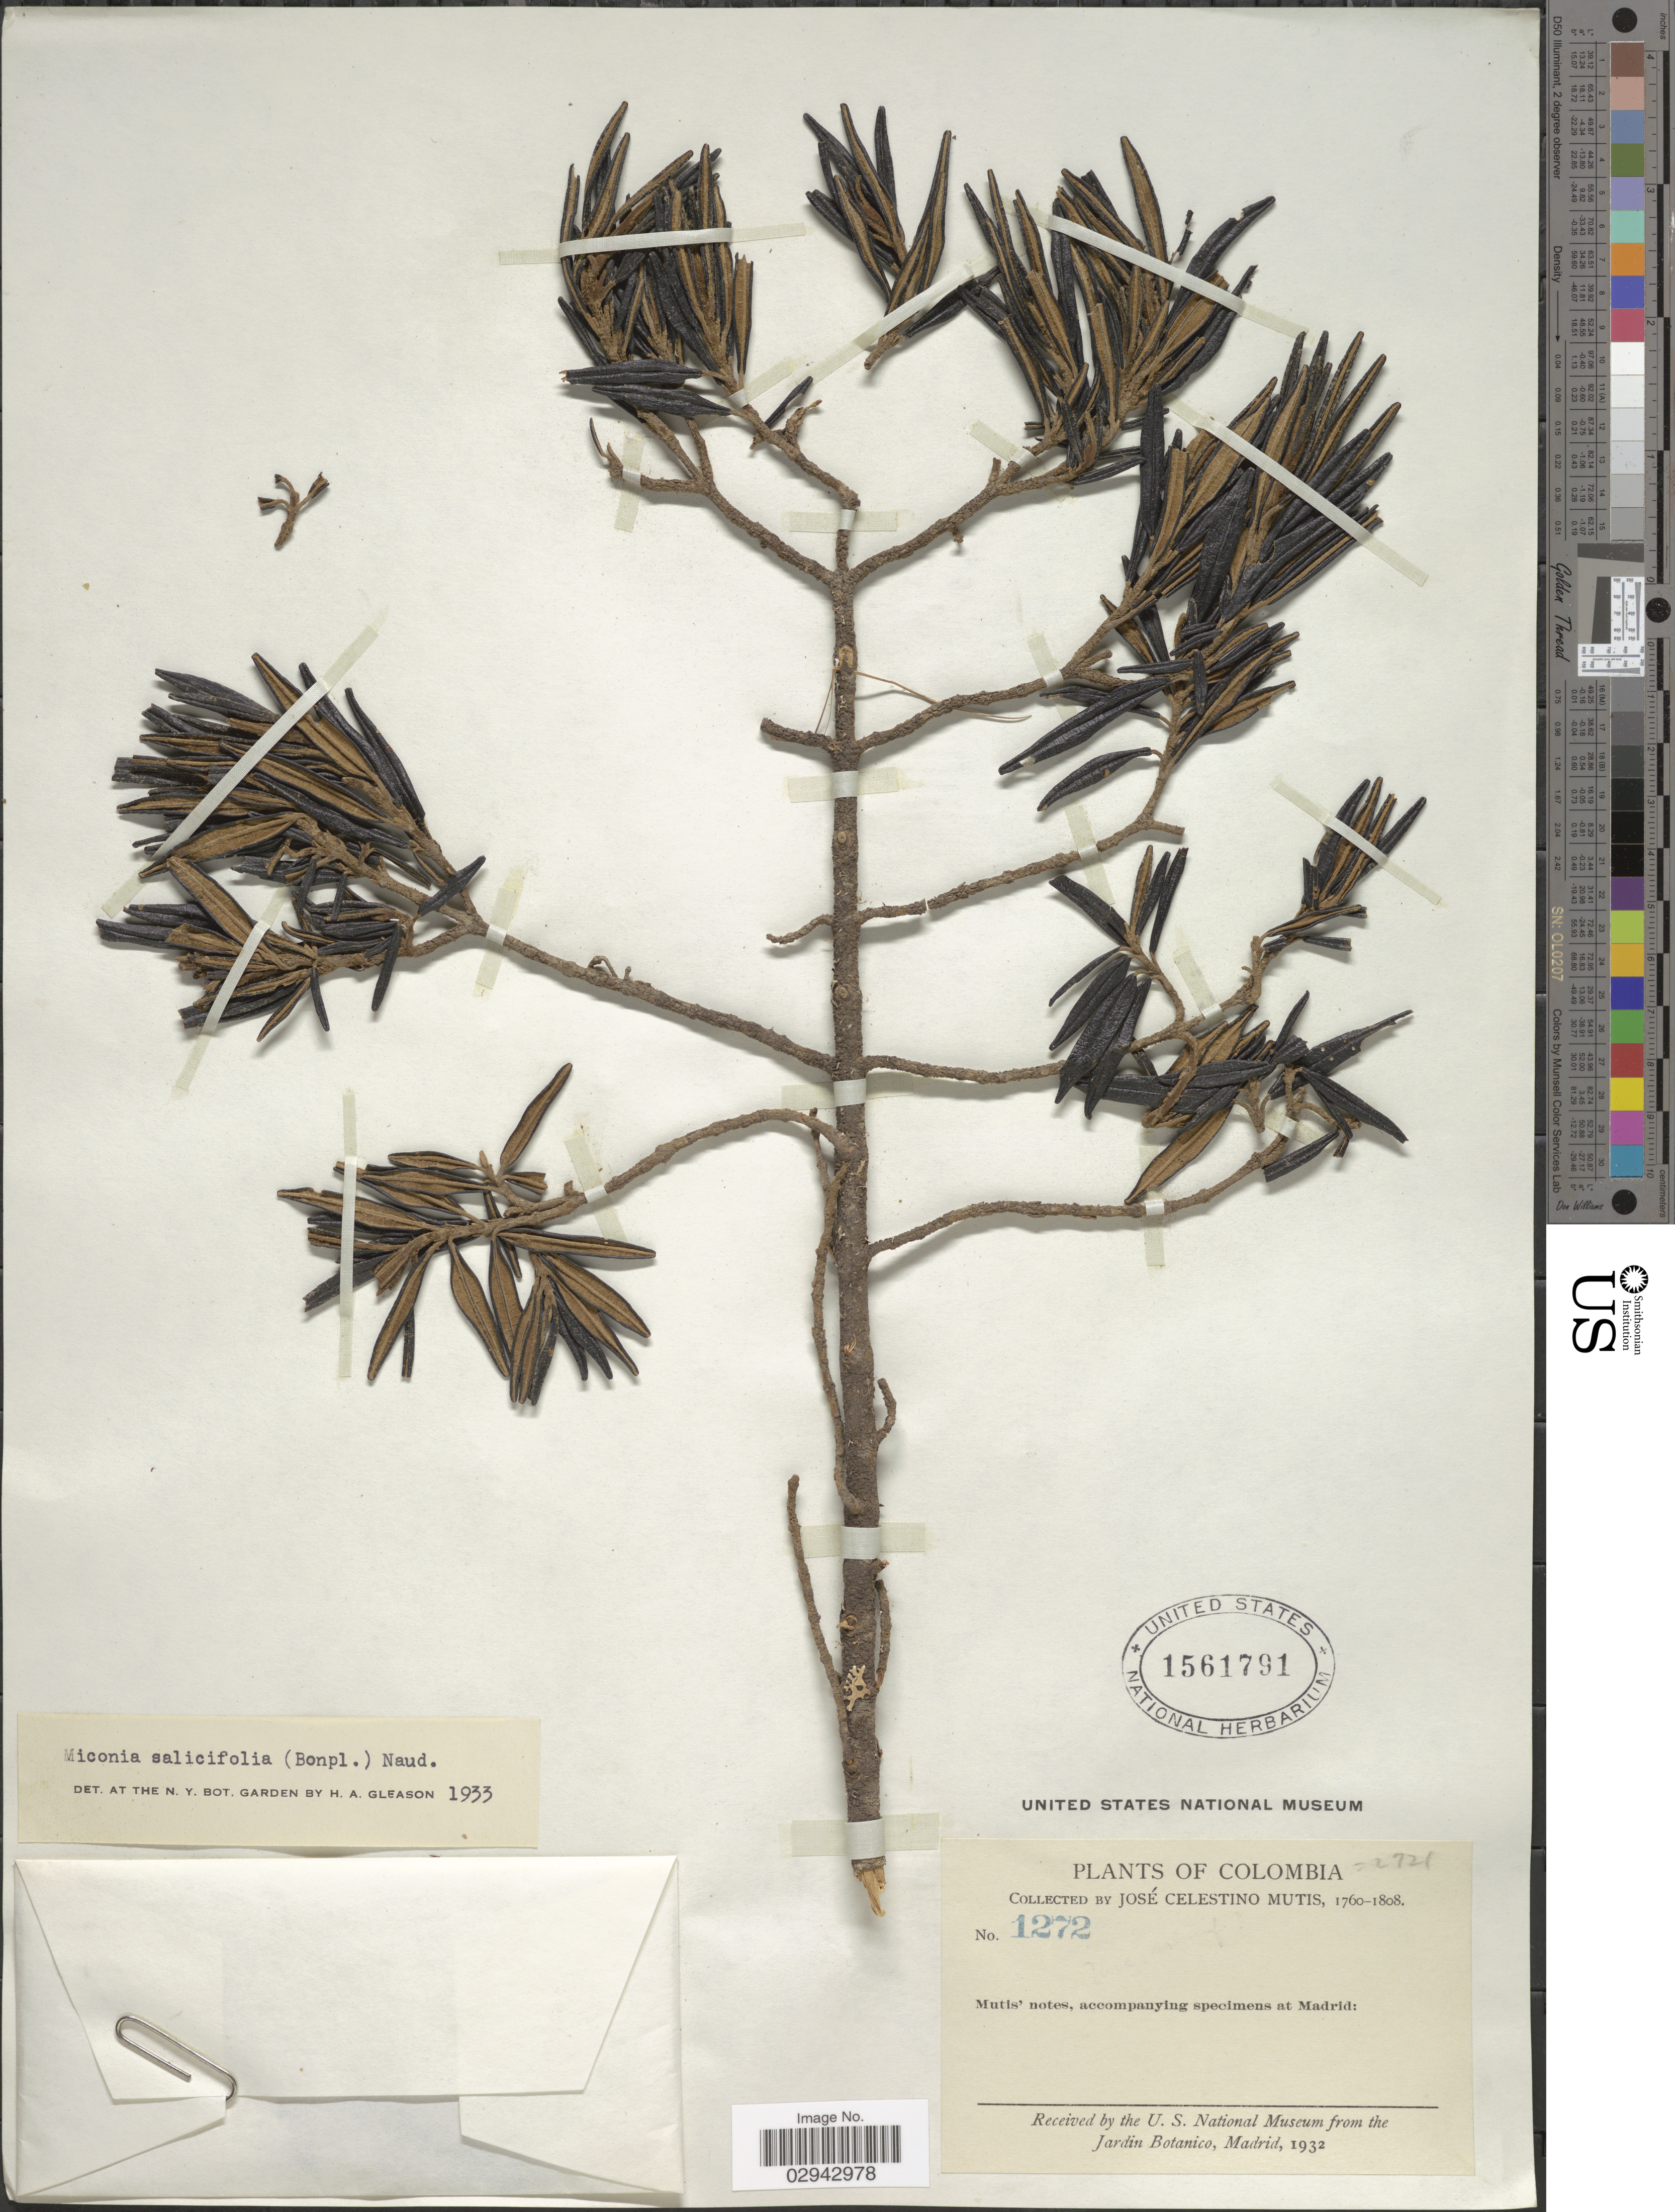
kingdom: Plantae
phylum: Tracheophyta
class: Magnoliopsida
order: Myrtales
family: Melastomataceae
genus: Miconia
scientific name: Miconia salicifolia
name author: (Bonpl.) Naudin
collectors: J. C. B. Mutis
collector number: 1272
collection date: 1760/1808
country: Colombia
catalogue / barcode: US 1561791